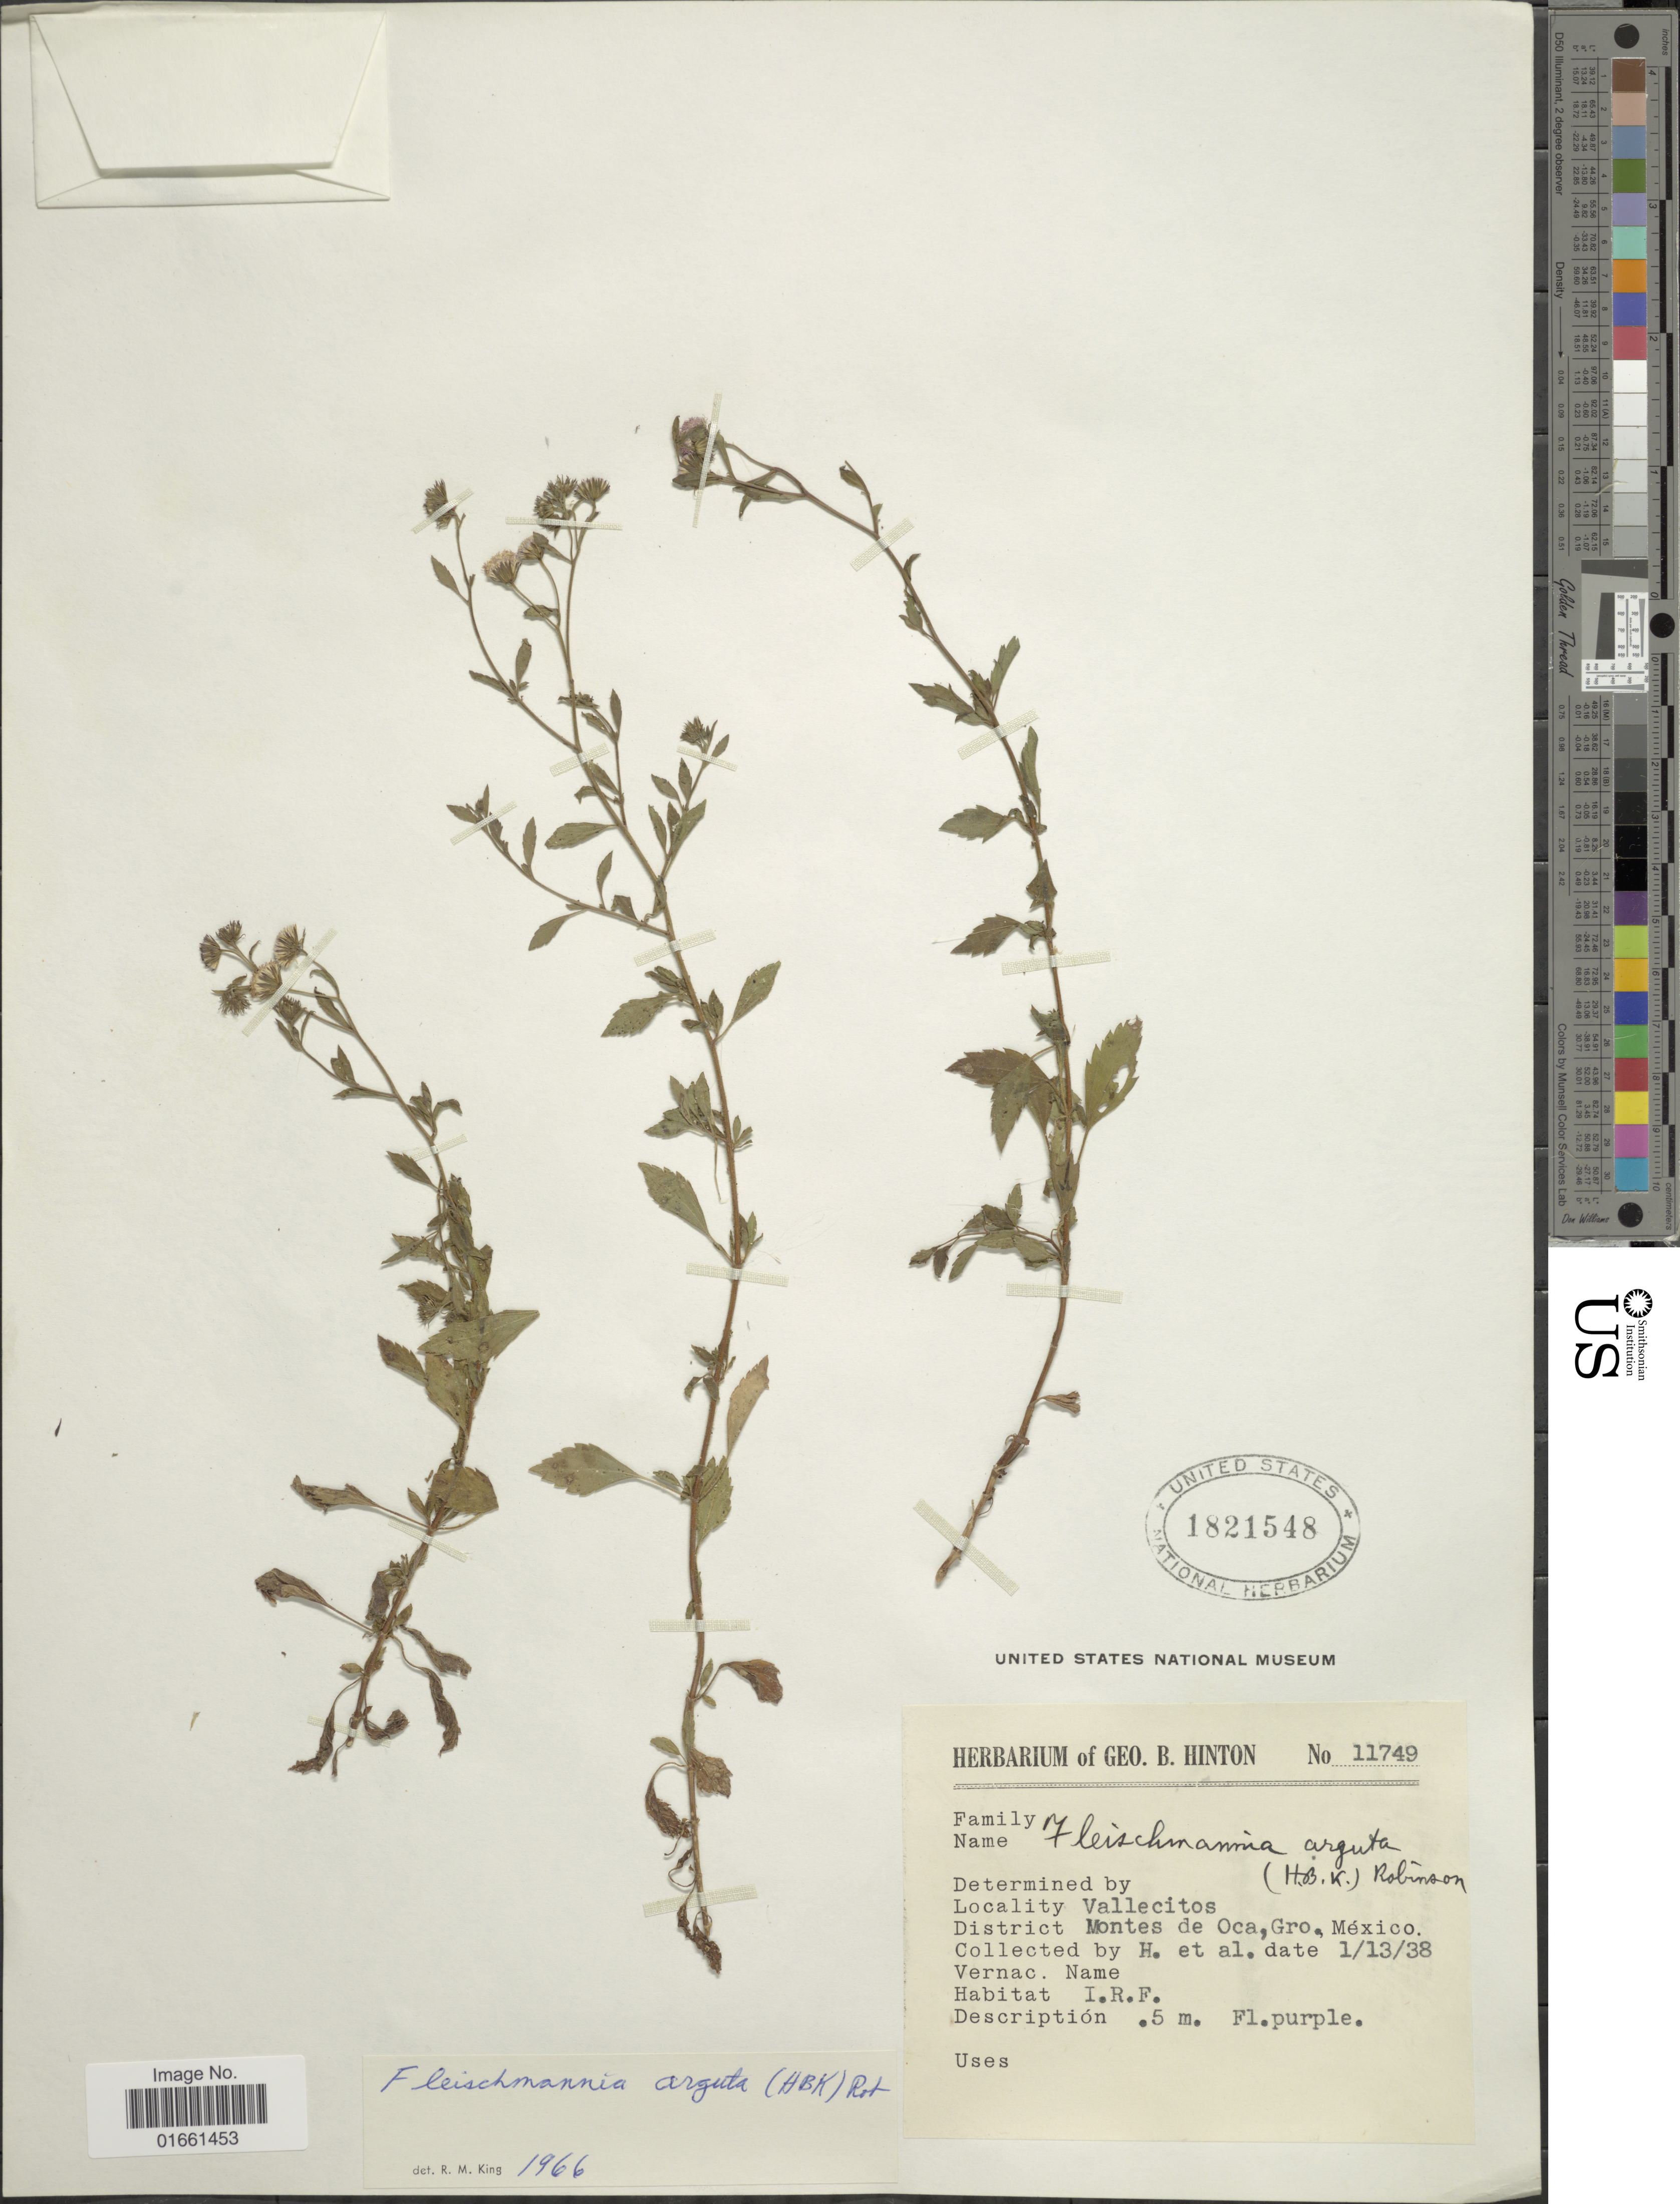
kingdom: Plantae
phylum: Tracheophyta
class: Magnoliopsida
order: Asterales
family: Asteraceae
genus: Fleischmannia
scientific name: Fleischmannia arguta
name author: (Kunth) B.L. Rob.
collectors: G. B. Hinton & et al.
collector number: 11749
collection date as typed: Transcribed d/m/y: 13/1/38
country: Mexico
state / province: Guerrero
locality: Vallecitos, Montes de Oca , Gro.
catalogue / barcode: US 1821548